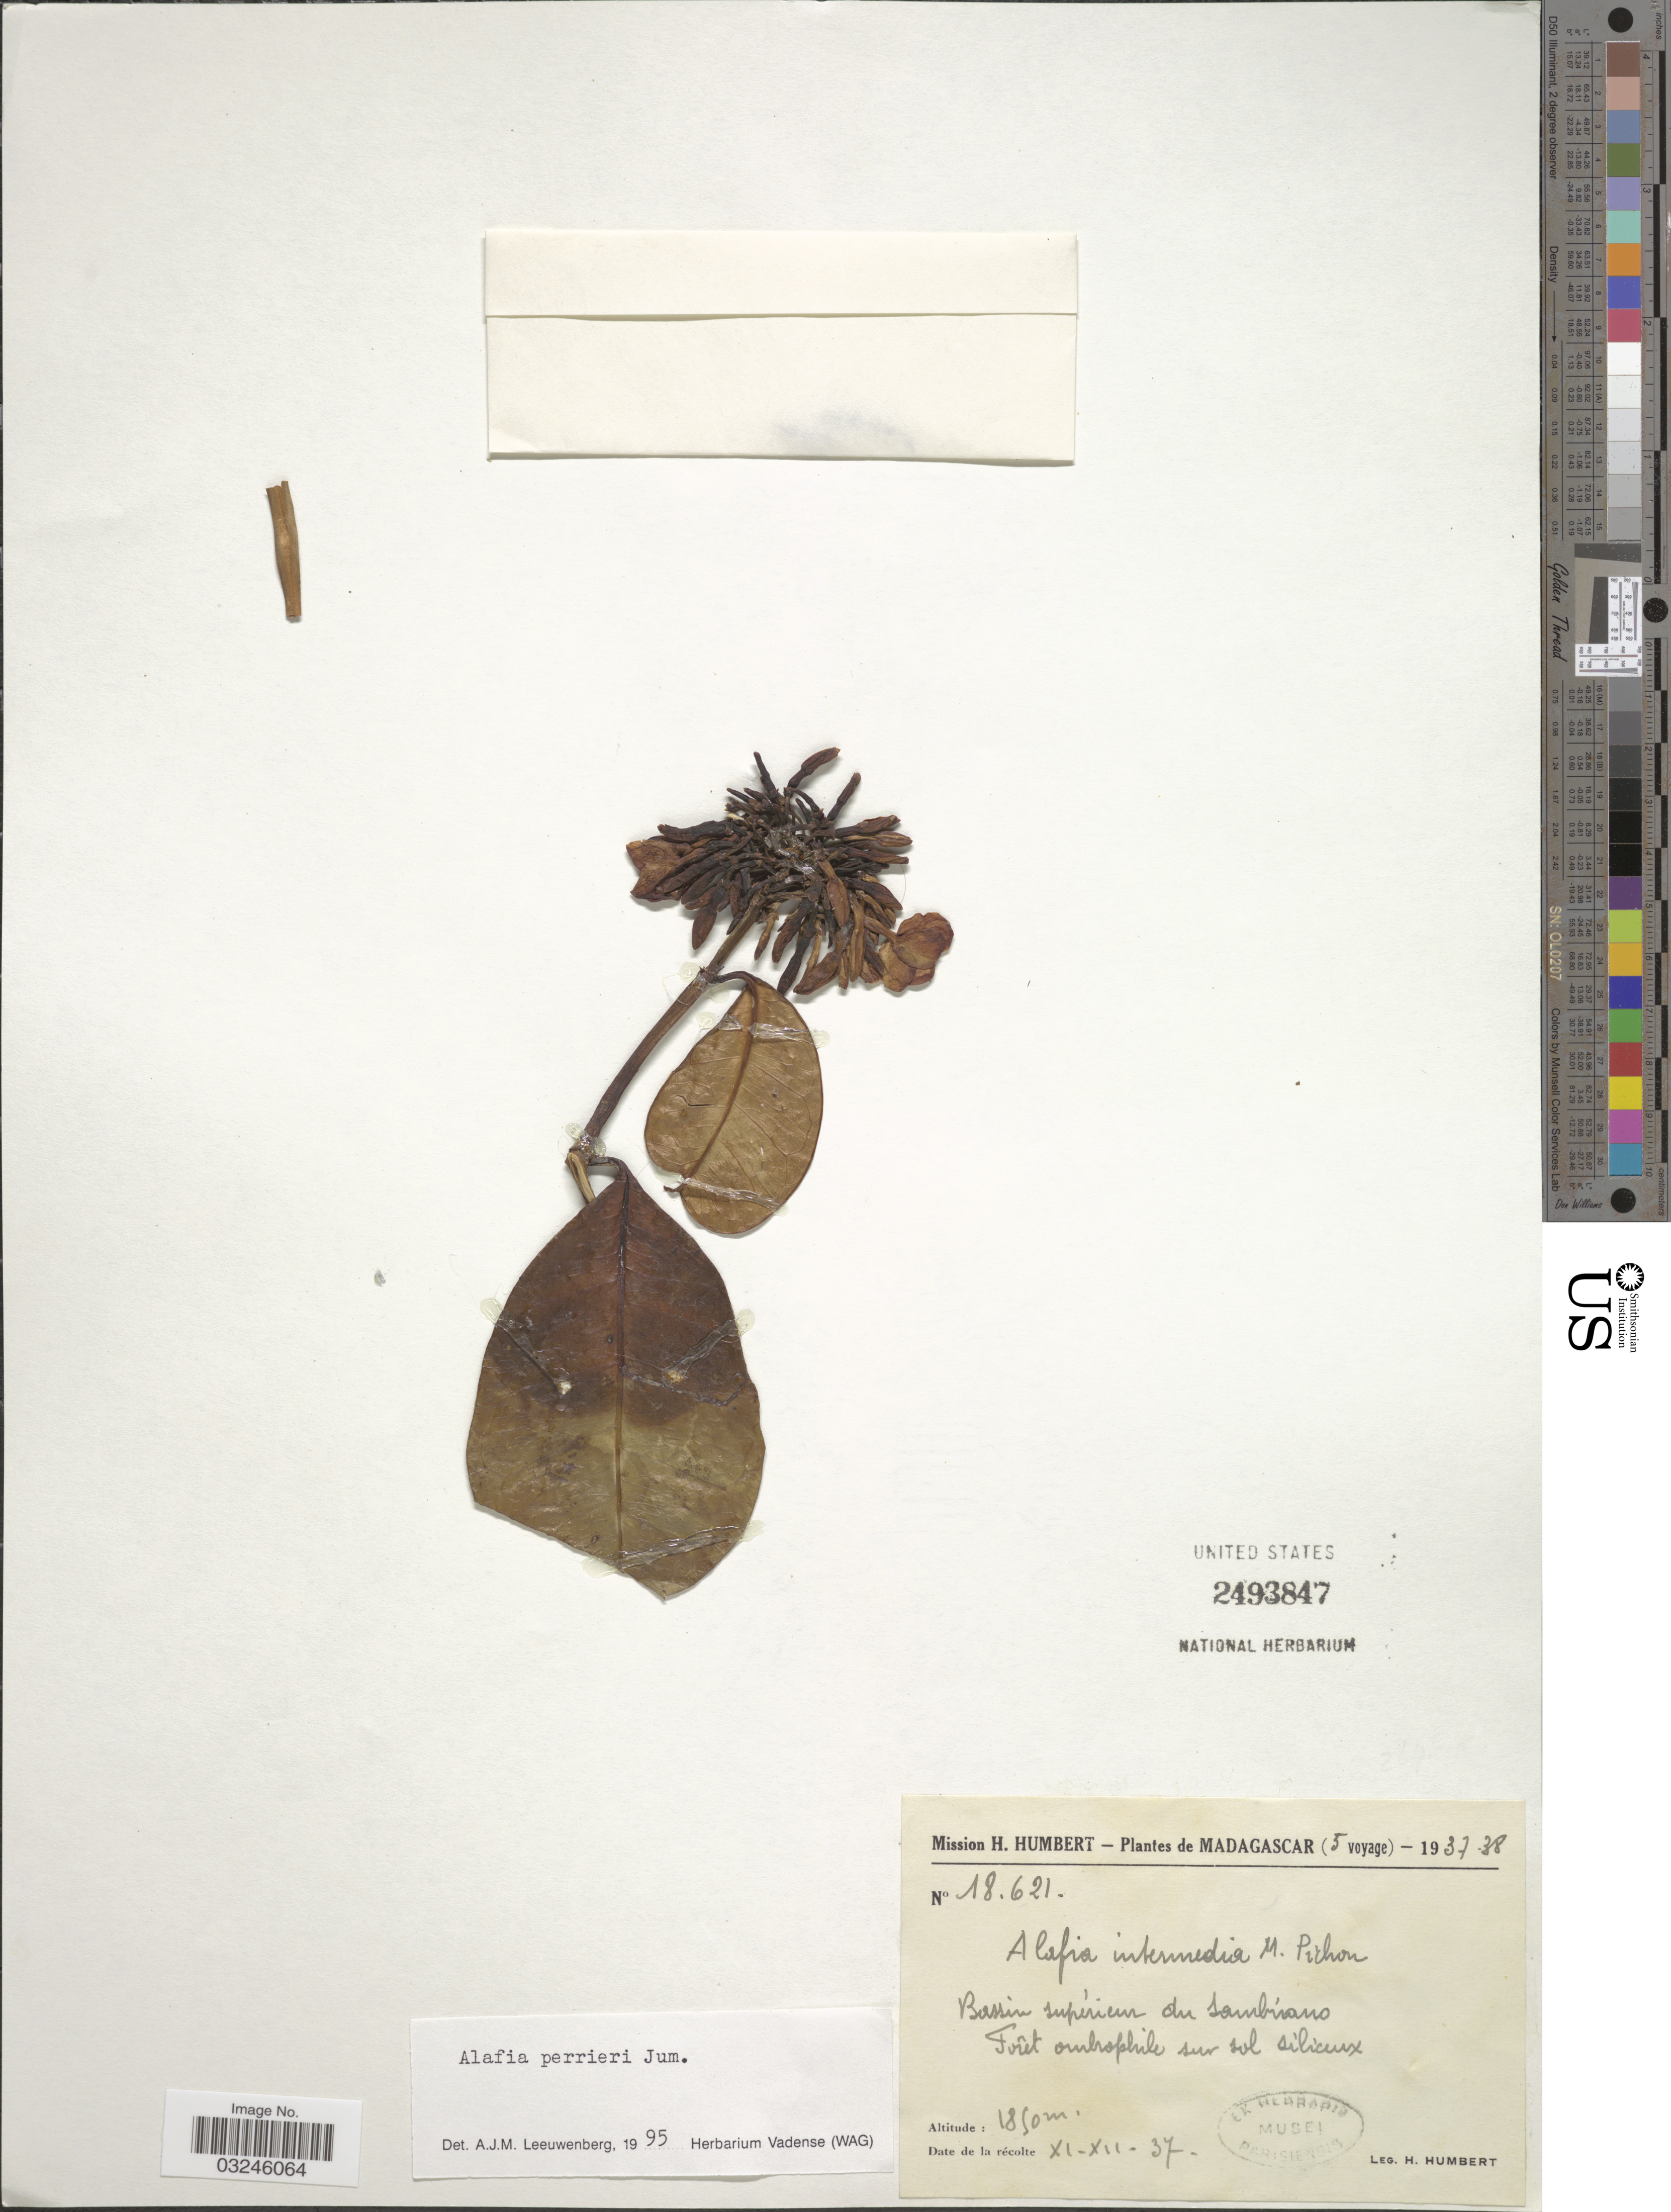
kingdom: Plantae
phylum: Tracheophyta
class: Magnoliopsida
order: Gentianales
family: Apocynaceae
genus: Alafia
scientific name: Alafia perrieri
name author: Jum.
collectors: H. Humbert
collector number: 18621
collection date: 1937-11/1937-12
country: Madagascar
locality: Bassin supérieur du Sambirano.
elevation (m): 1850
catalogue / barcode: US 2493847